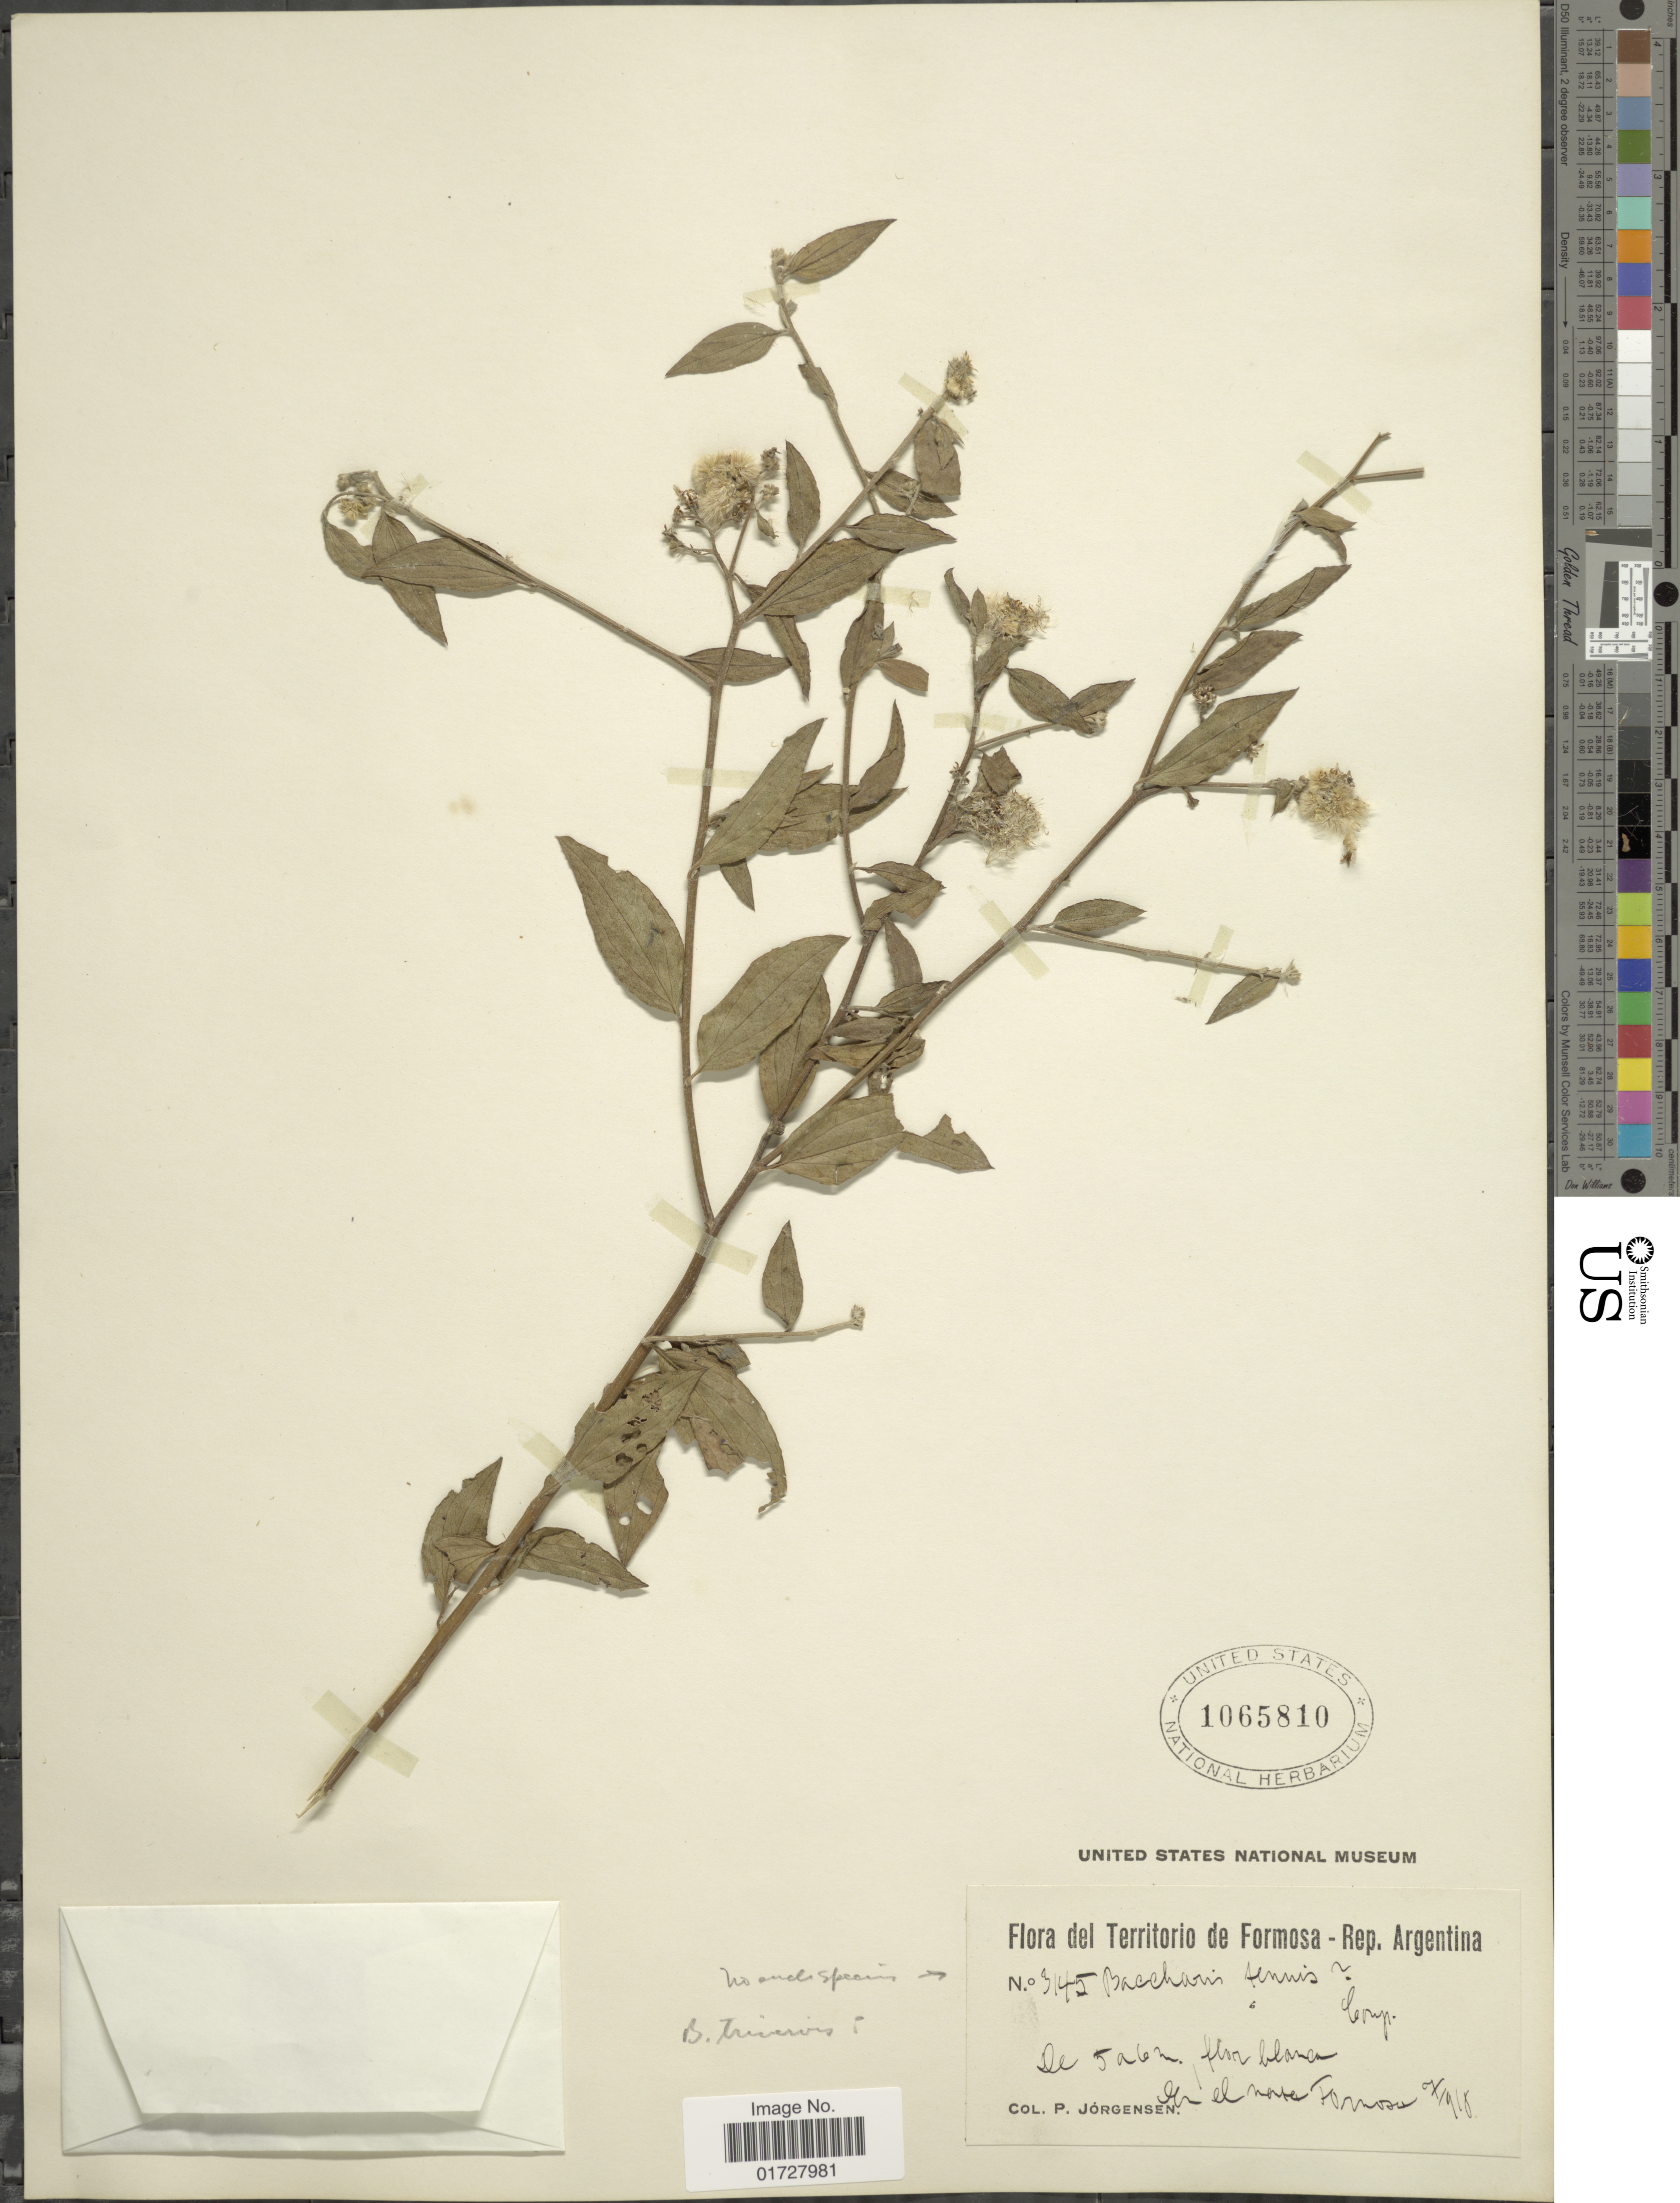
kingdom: Plantae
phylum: Tracheophyta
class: Magnoliopsida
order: Asterales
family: Asteraceae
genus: Baccharis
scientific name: Baccharis tucumanensis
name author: Hook. & Arn.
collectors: P. Jörgensen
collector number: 3145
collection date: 1918-07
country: Argentina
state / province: Formosa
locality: Rep. Argentina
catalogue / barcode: US 1065810